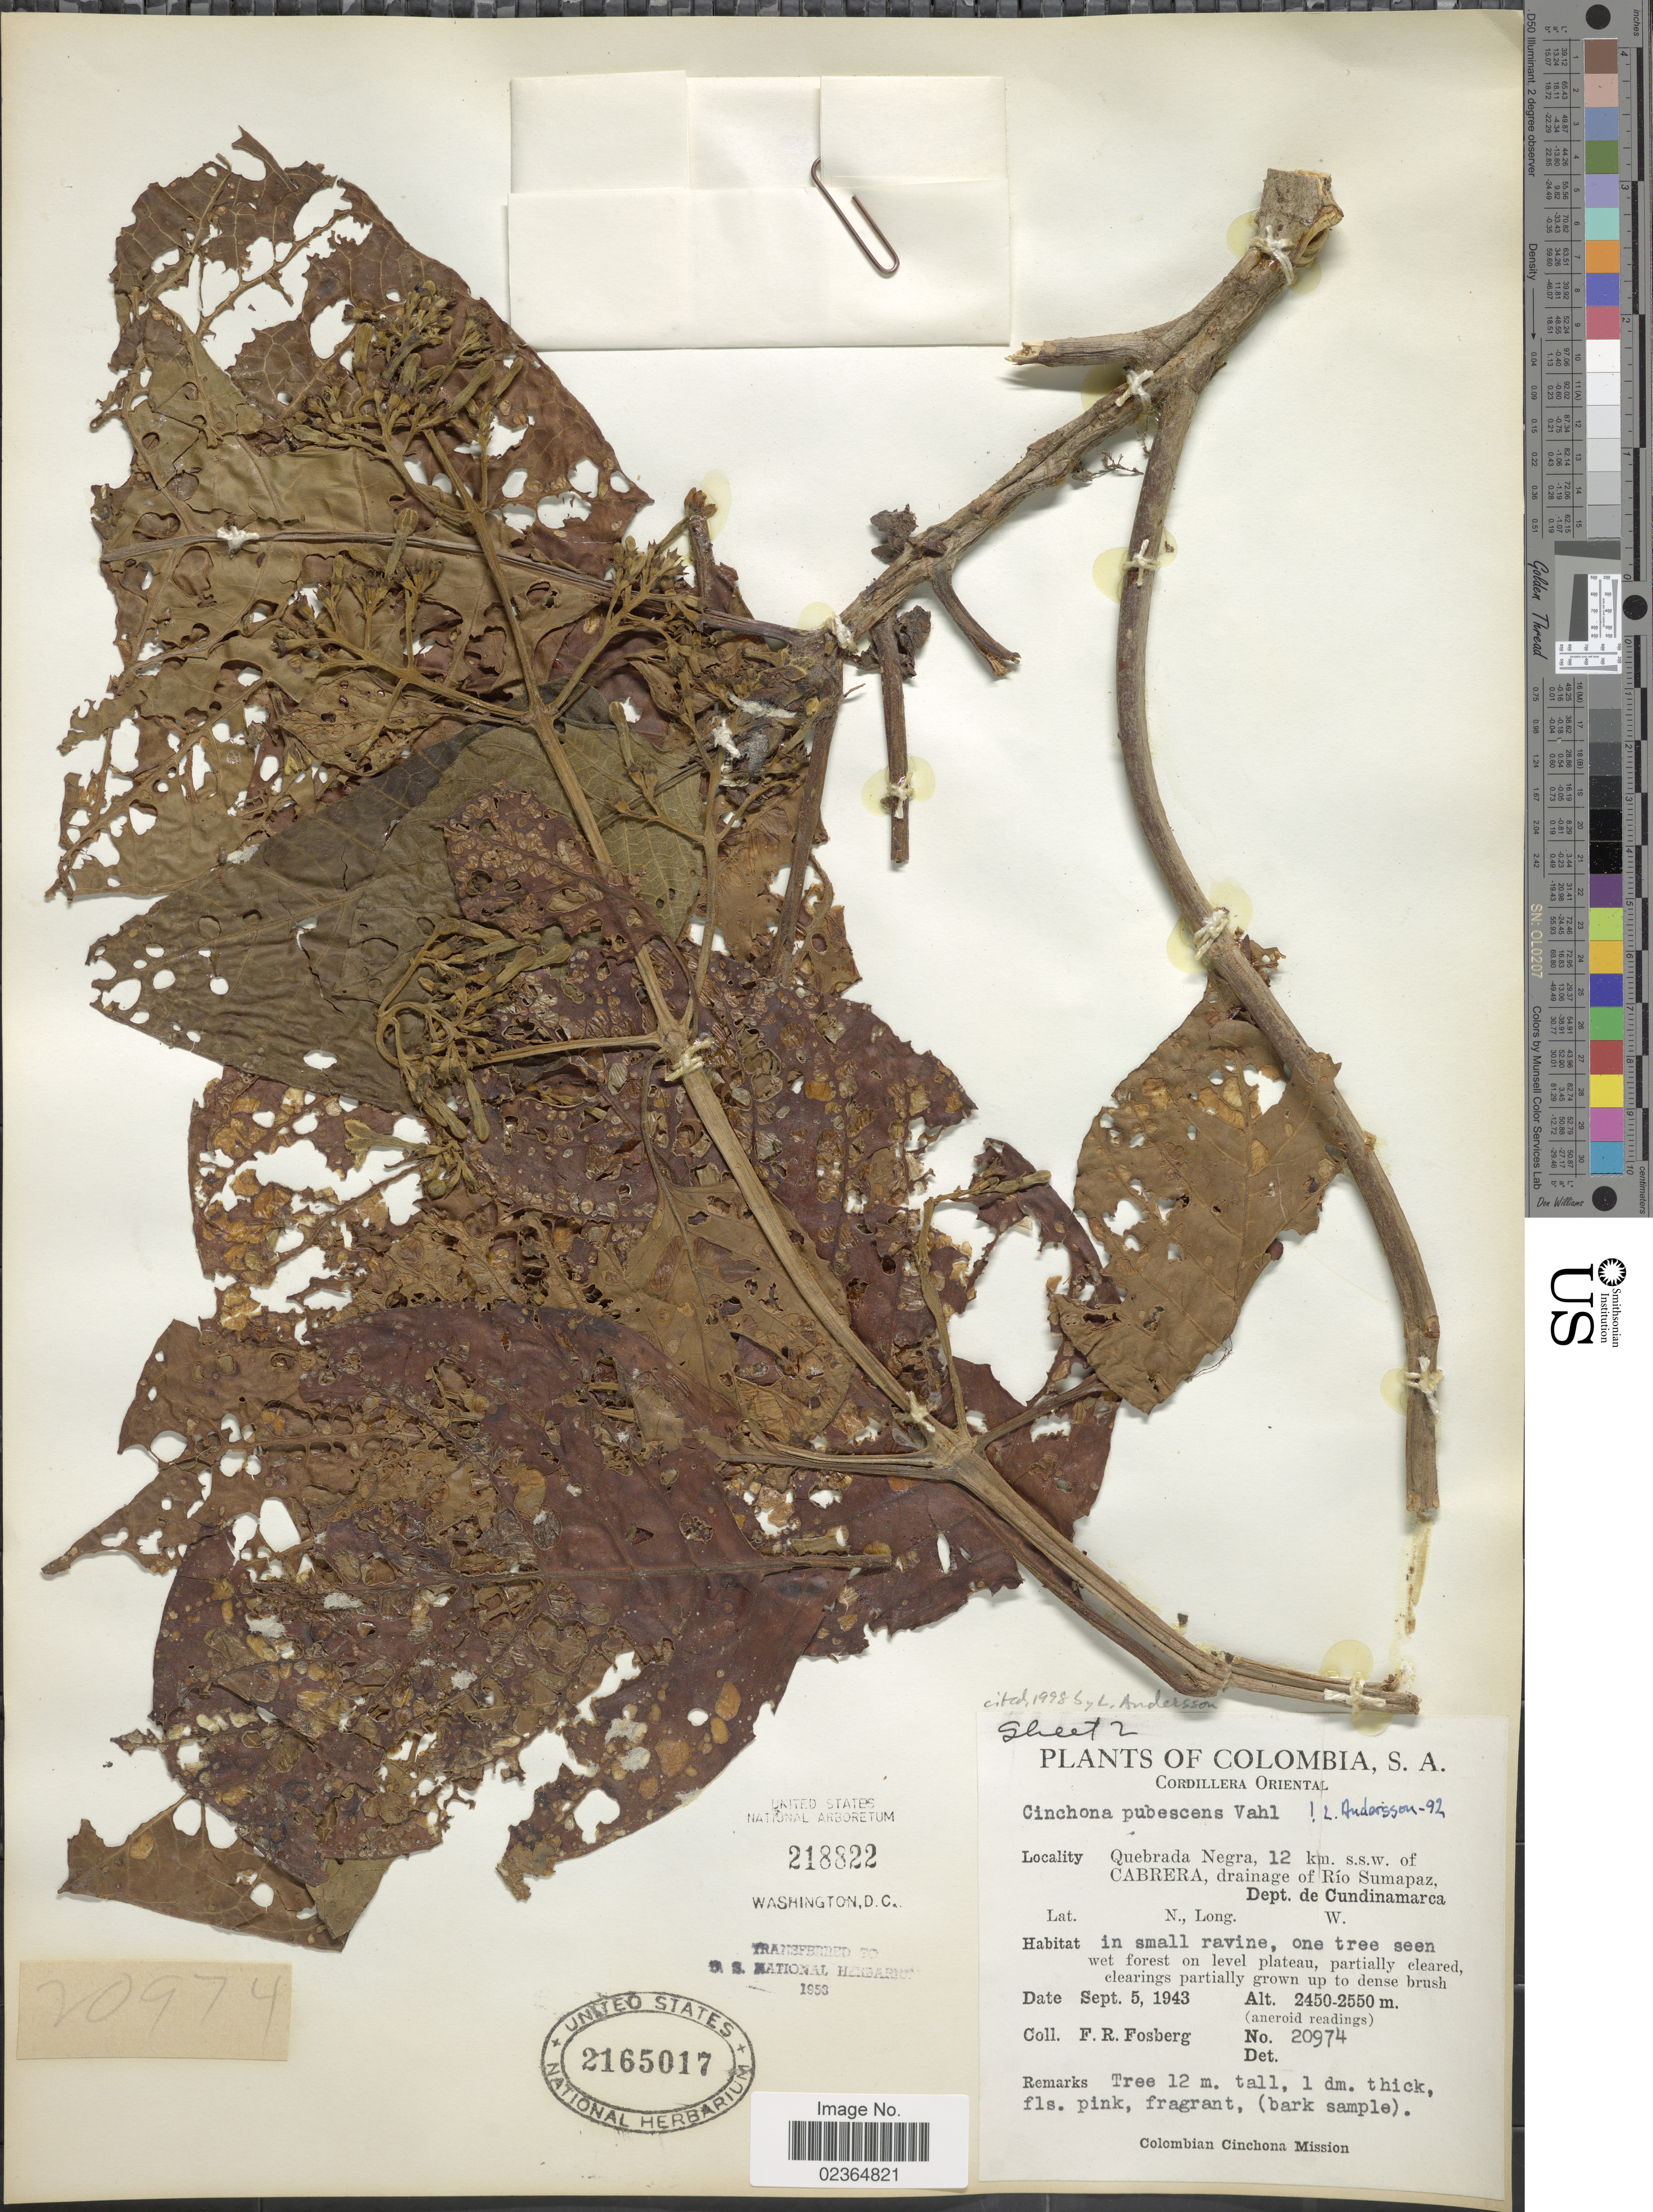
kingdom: Plantae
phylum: Tracheophyta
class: Magnoliopsida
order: Gentianales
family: Rubiaceae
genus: Cinchona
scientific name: Cinchona pubescens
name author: Vahl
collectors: F. R. Fosberg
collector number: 20974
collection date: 1943-09-05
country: Colombia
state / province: Cundinamarca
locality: Cordillera Oriental. Quebrada Negra, 12 km. s.s.w. of Cabrera, drainage of Río Sumapaz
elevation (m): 2450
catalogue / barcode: US 2165017